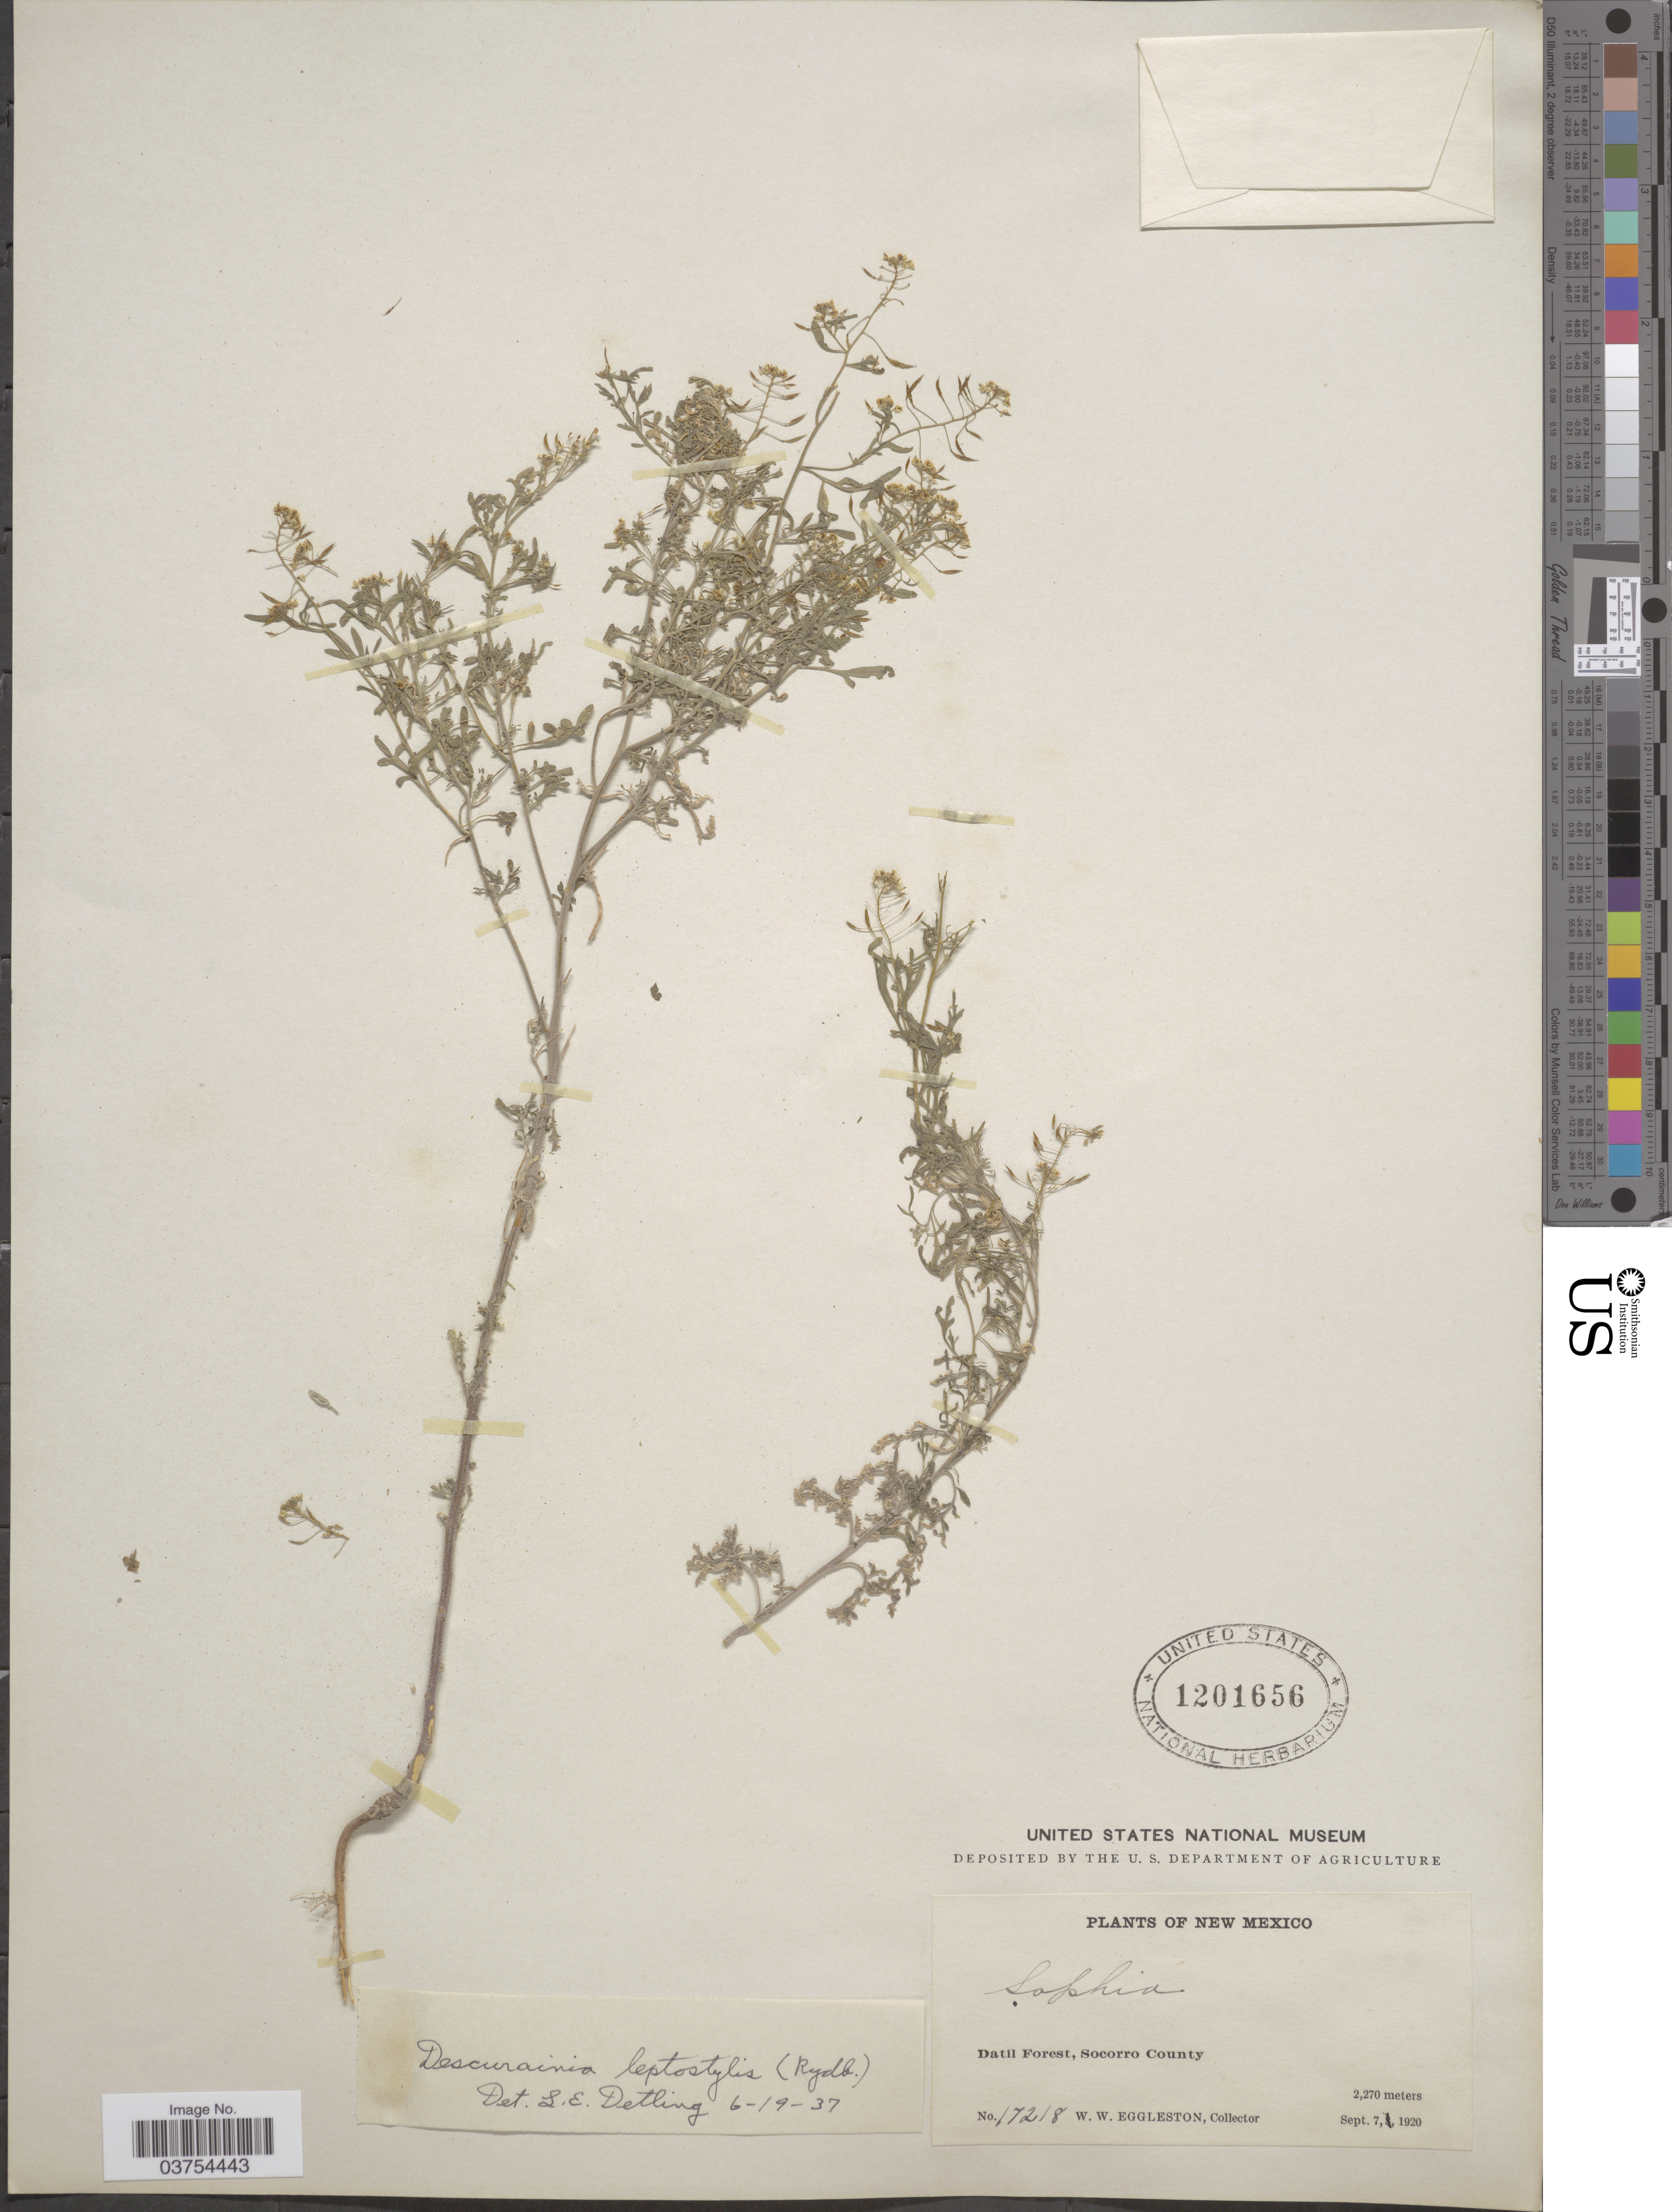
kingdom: Plantae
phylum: Tracheophyta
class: Magnoliopsida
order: Brassicales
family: Brassicaceae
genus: Descurainia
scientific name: Descurainia californica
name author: (A. Gray) O.E. Schulz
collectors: W. W. Eggleston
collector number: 17218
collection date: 1920-09-07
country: United States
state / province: New Mexico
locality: Datil Forest, Socorro County.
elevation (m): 2270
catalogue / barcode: US 1201656